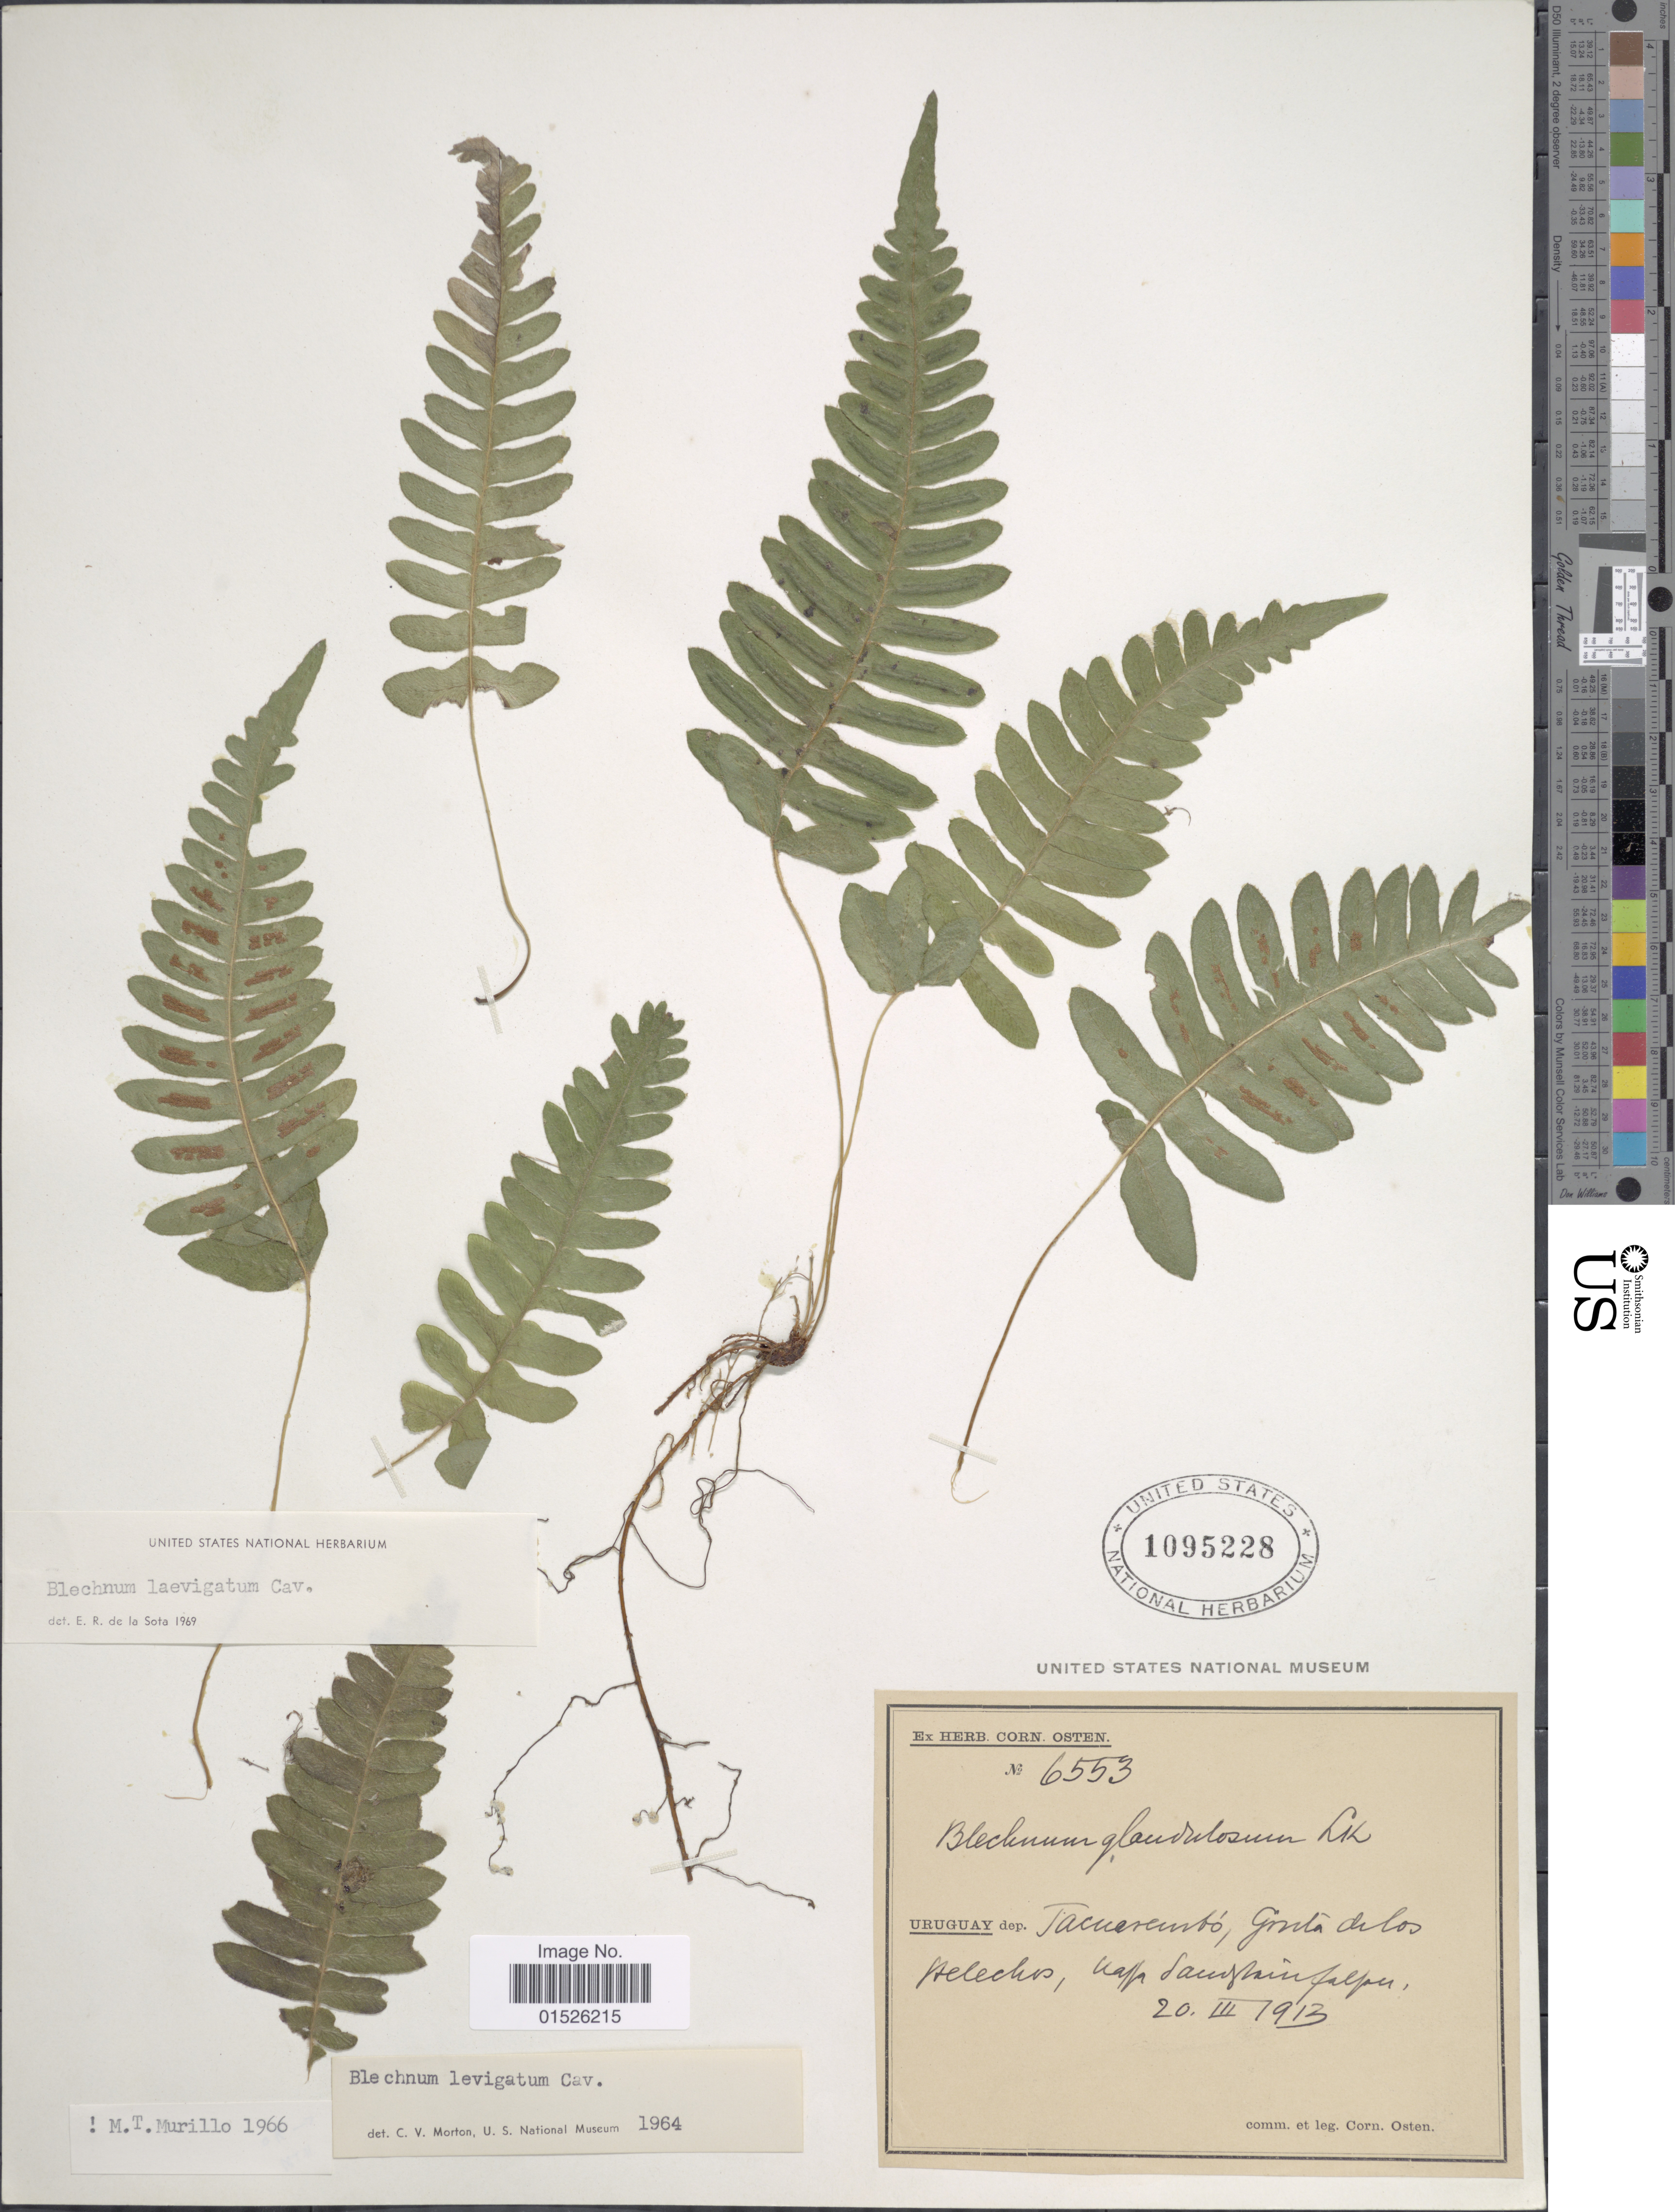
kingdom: Plantae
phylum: Tracheophyta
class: Polypodiopsida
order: Polypodiales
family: Blechnaceae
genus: Blechnum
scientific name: Blechnum laevigatum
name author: Cav.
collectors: C. Osten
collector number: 6553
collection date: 1913-03-20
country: Uruguay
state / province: Tacuarembó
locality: Uruguay dep. Tacuarembo, Gruta de los Helechos.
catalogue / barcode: US 1095228